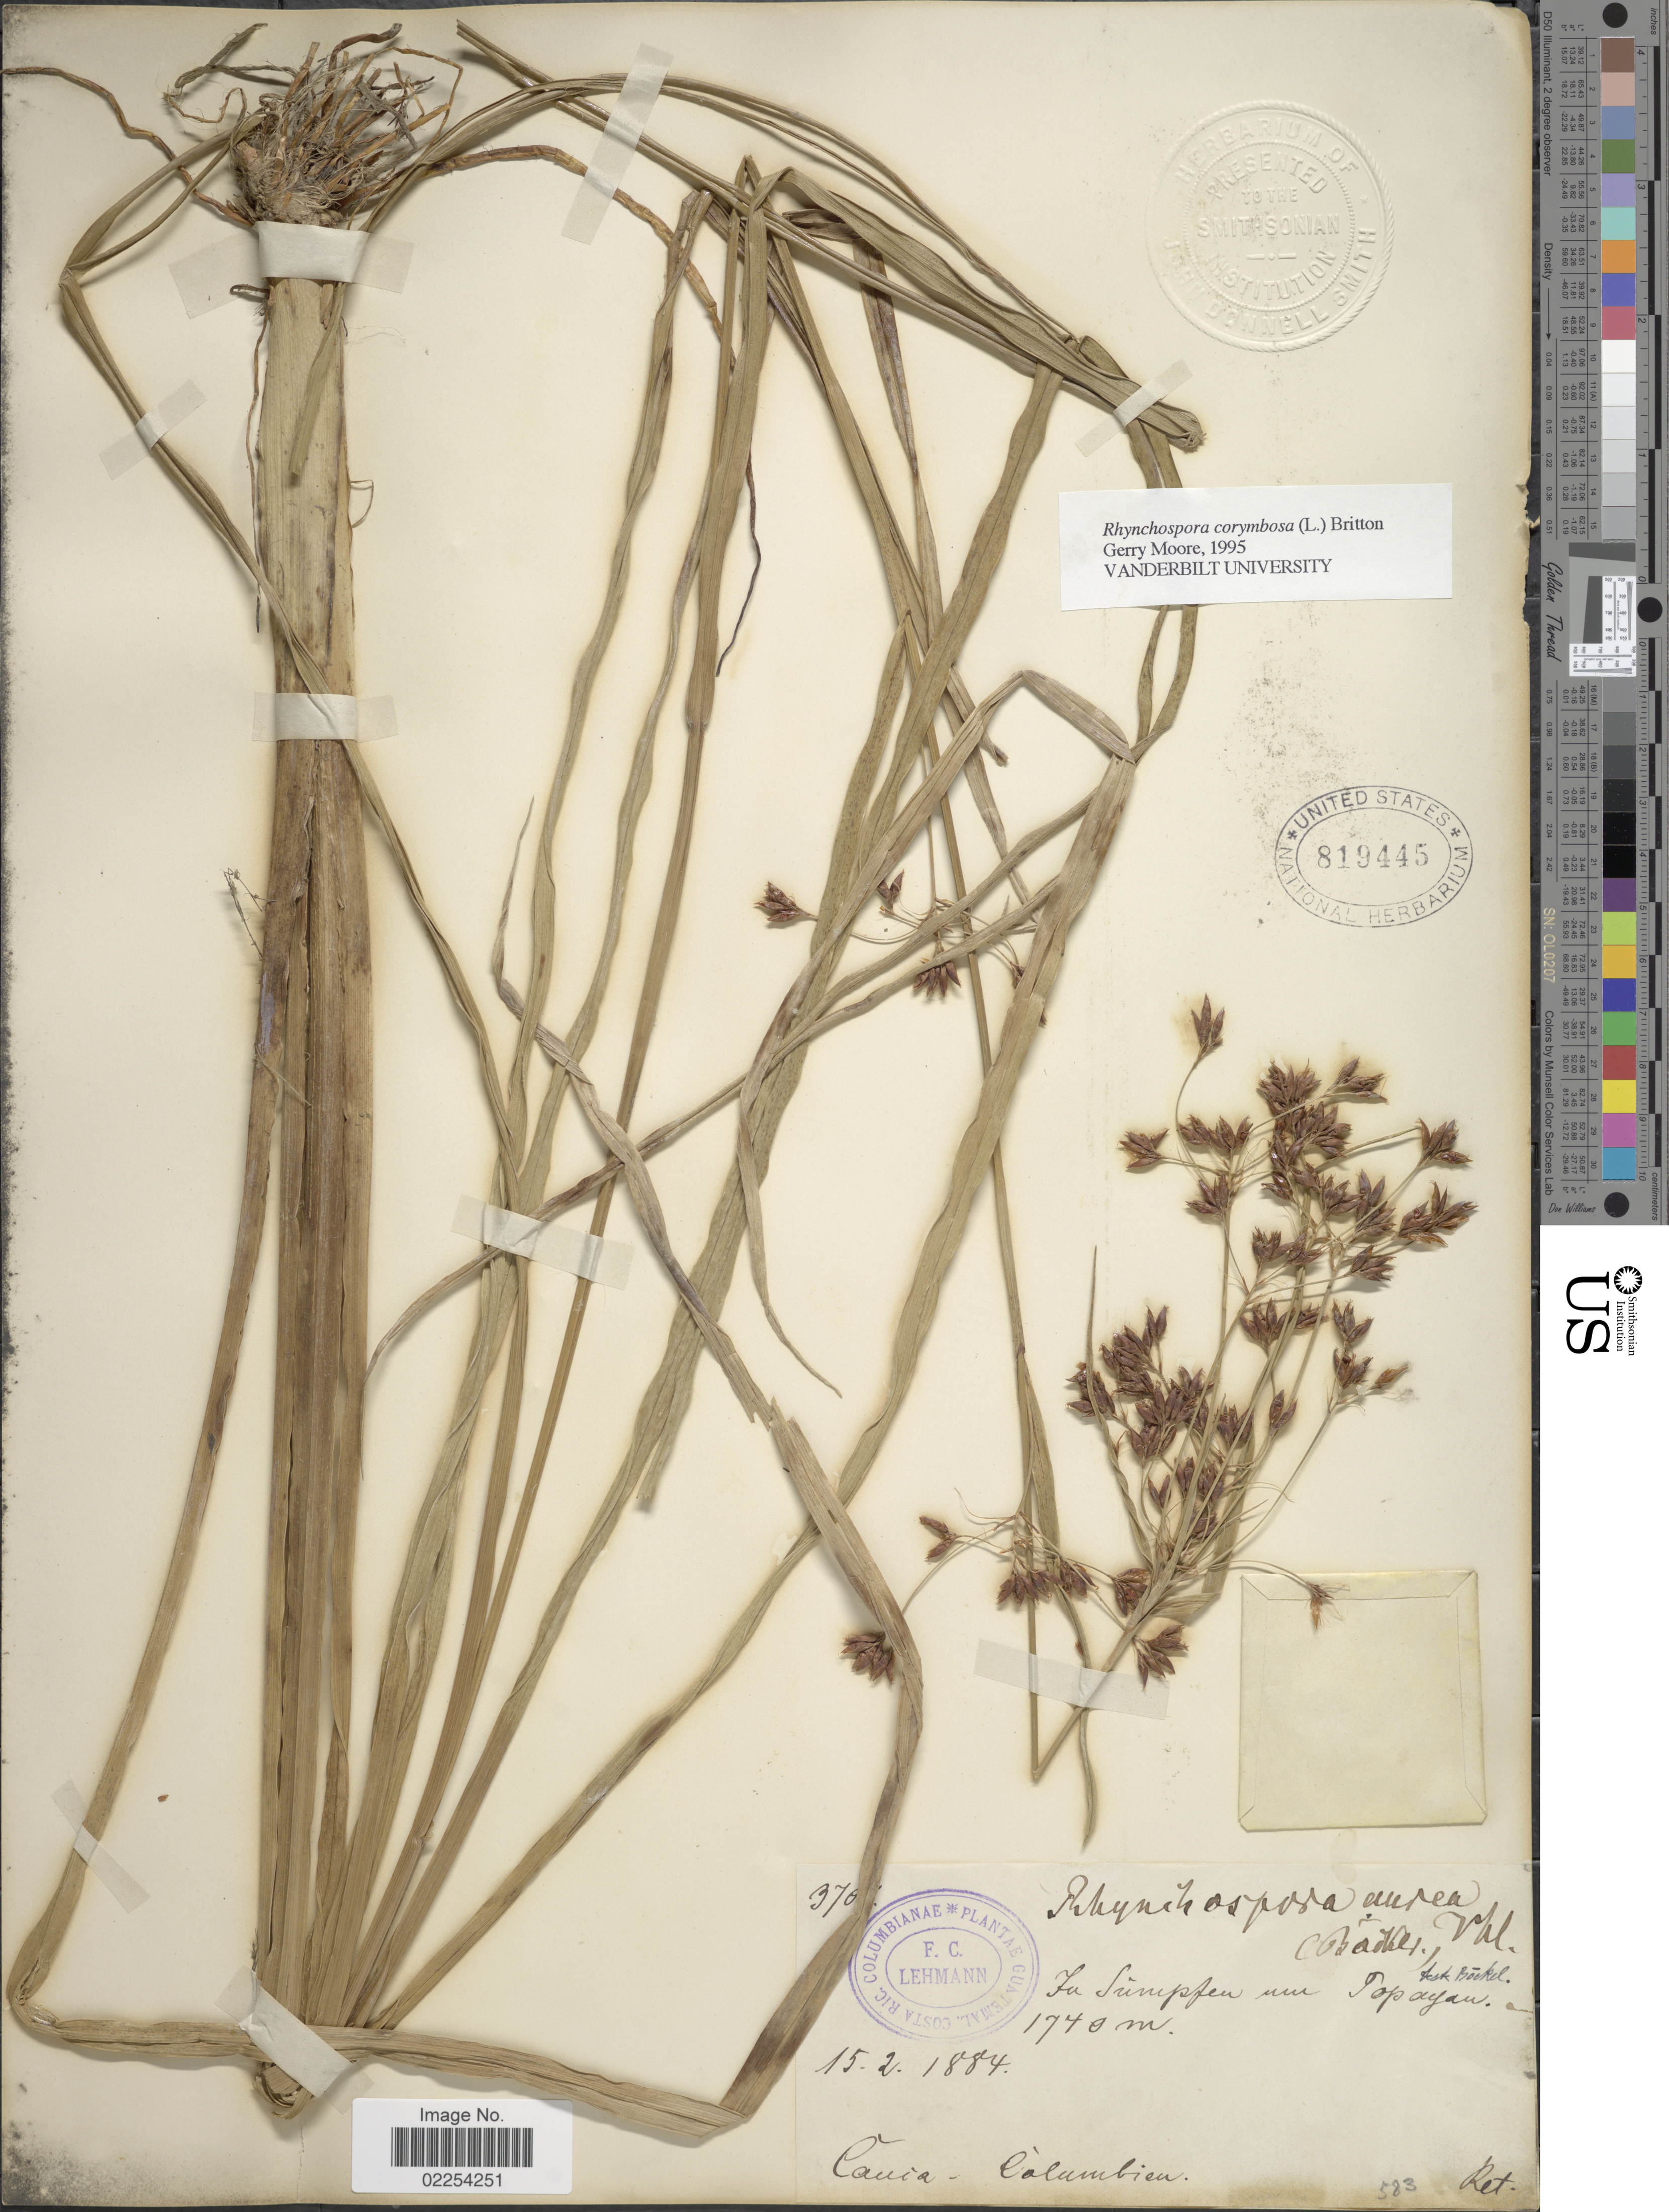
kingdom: Plantae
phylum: Tracheophyta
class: Liliopsida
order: Poales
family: Cyperaceae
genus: Rhynchospora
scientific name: Rhynchospora corymbosa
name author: (L.) Britton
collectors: F. C. Lehmann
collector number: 376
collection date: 1884-02-15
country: Colombia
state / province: Cauca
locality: In Sumpfen um Popayan, Cauca, Colombia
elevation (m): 1750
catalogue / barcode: US 819445